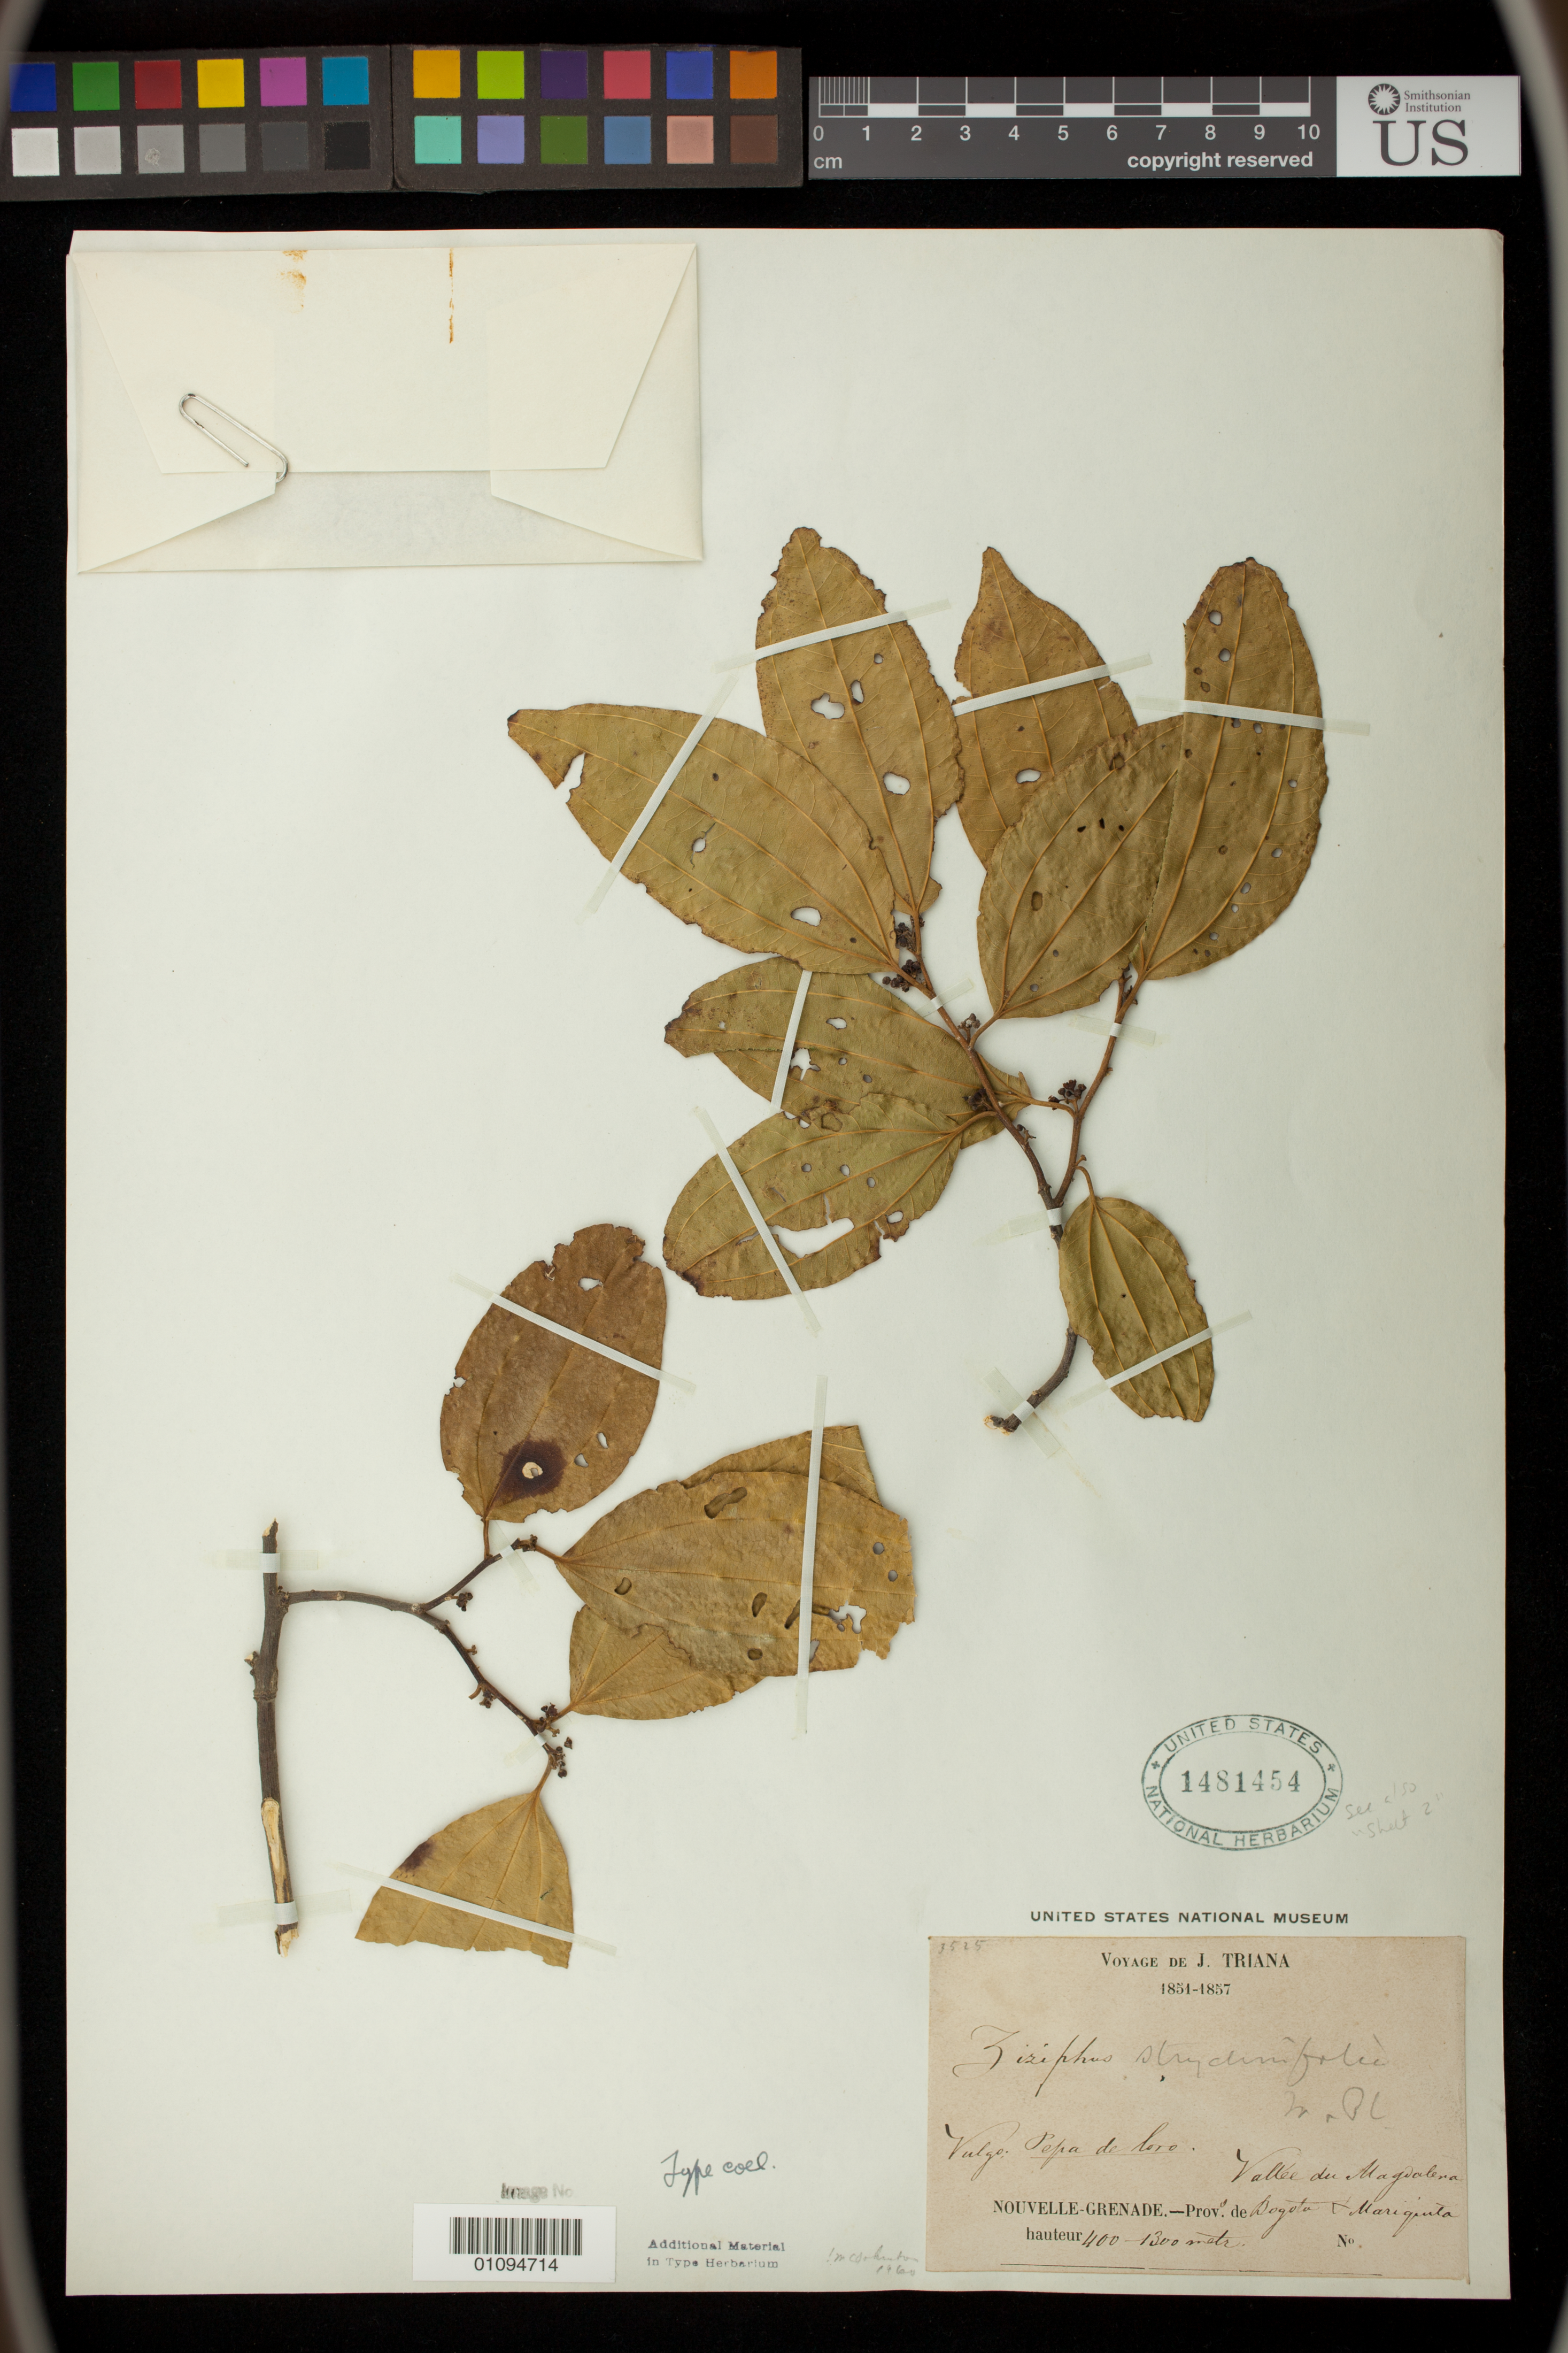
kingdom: Plantae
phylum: Tracheophyta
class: Magnoliopsida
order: Rosales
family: Rhamnaceae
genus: Ziziphus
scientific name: Ziziphus strychnifolia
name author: Triana & Planch.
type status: Possible Syntype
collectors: J. J. Triana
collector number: s.n. [3525]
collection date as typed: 1851 to -- --- 1857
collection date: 1851/1857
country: Colombia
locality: Vallee du Magdalena, Prov. de Bogota & Mariqueta.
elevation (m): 400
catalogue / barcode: US 1481454